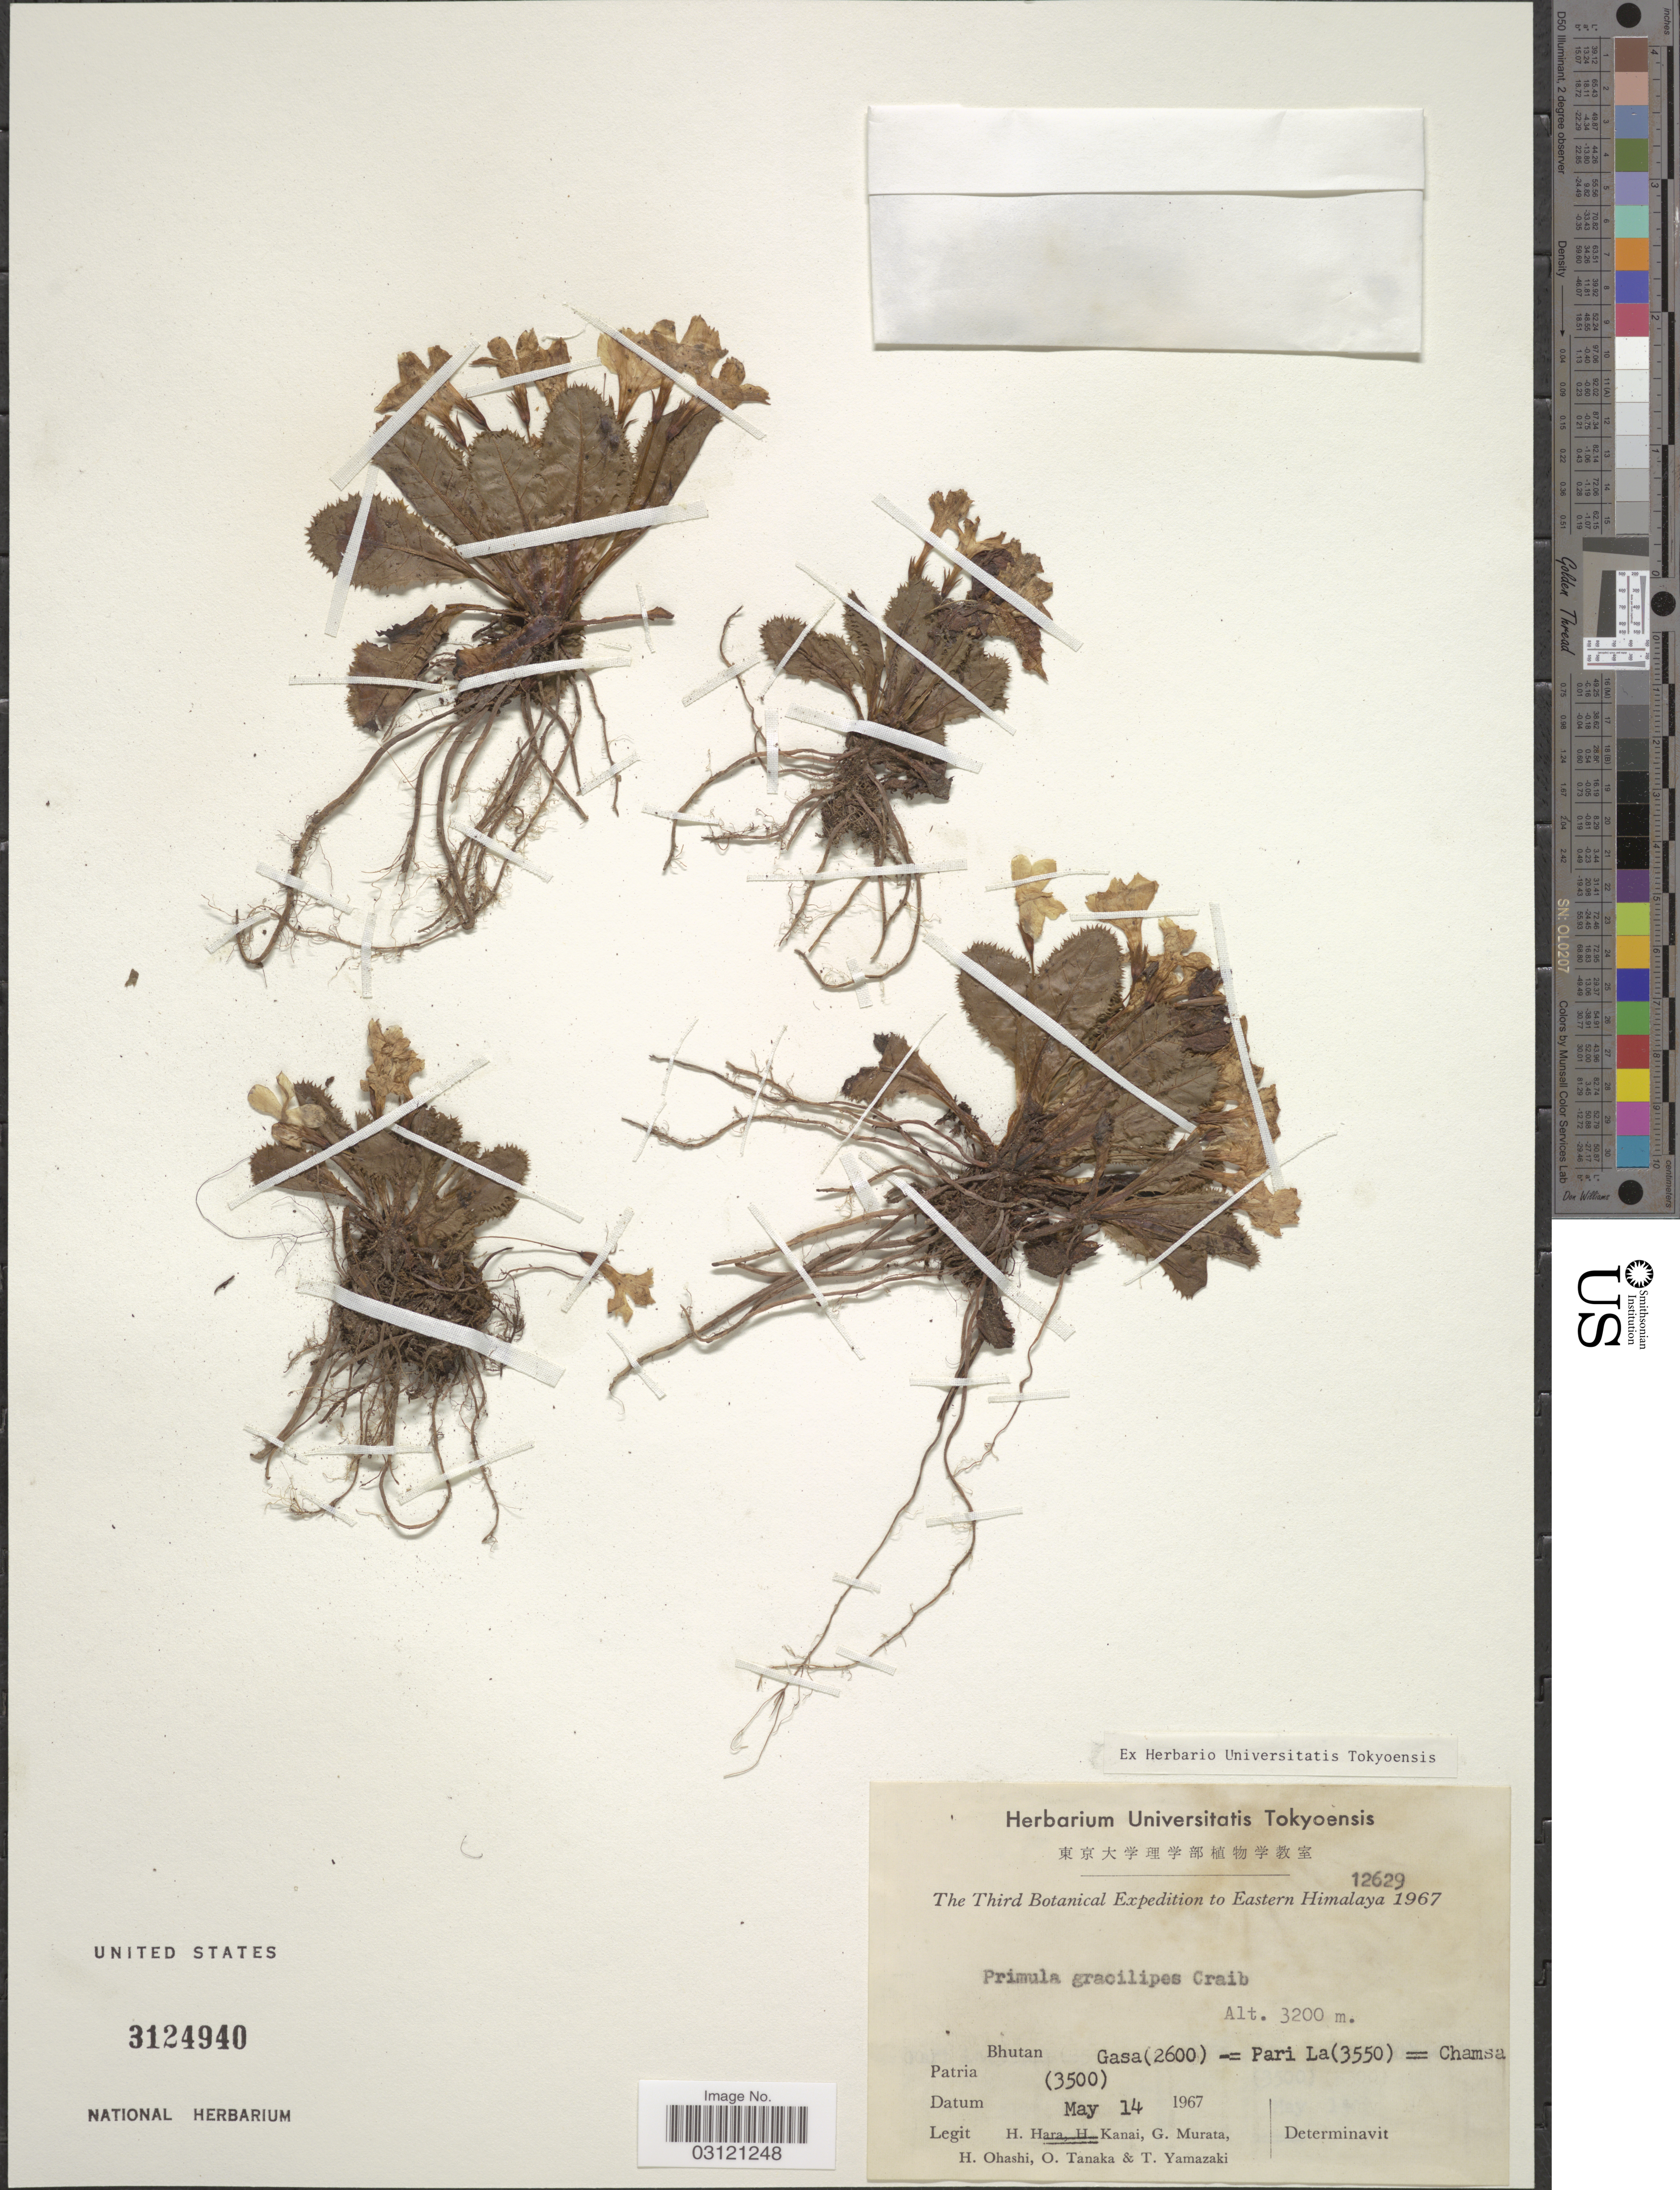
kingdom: Plantae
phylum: Tracheophyta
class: Magnoliopsida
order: Ericales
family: Primulaceae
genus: Primula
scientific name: Primula gracilipes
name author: Craib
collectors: H. Hara, H. Kanai, G. Murata, H. Ohashi & et al.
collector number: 12629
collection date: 1967-05-14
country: Bhutan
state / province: Gasa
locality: Bhutan, Gasa, Pari La, Chamsa, Eastern Himalaya.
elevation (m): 3200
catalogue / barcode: US 3124940